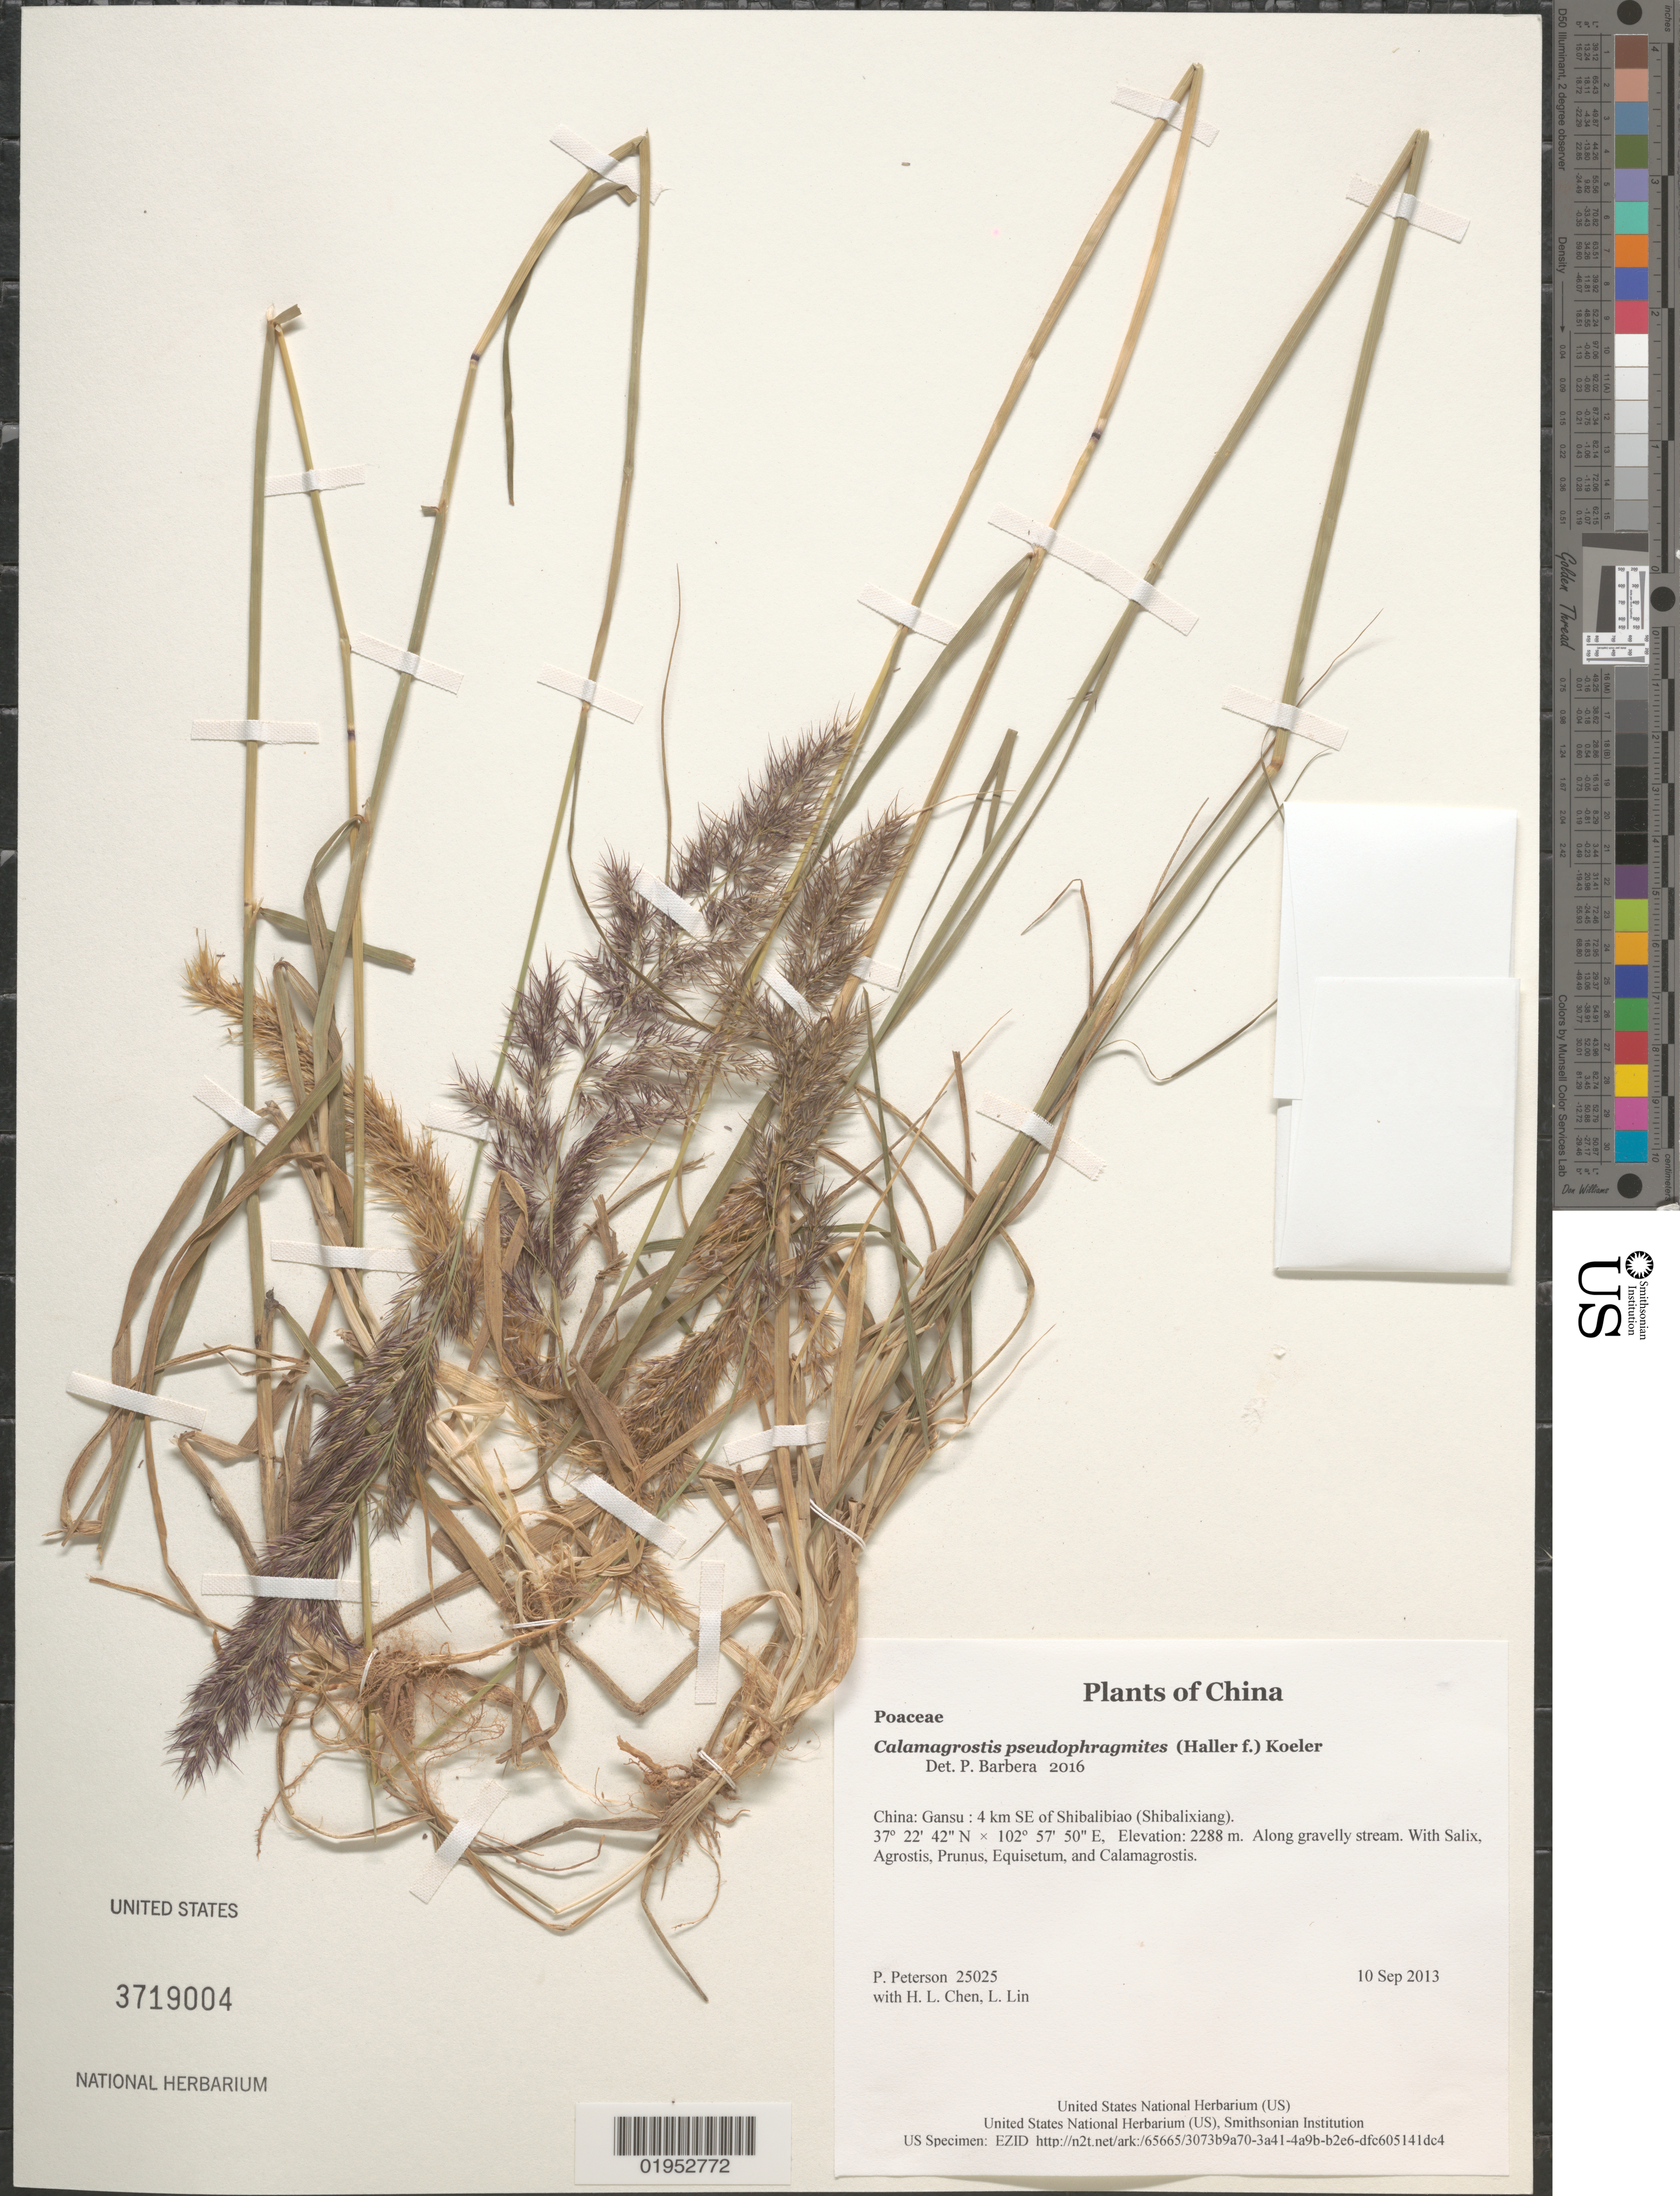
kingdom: Plantae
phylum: Tracheophyta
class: Liliopsida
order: Poales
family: Poaceae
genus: Calamagrostis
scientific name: Calamagrostis pseudophragmites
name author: (Haller f.) Koeler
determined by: Barberá, P.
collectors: P. M. Peterson, H. L. Chen & L. Lin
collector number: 25025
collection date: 2013-09-10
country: China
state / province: Gansu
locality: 4 km SE of Shibalibiao (Shibalixiang).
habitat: Along gravelly stream.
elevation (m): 2288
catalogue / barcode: US 3719004